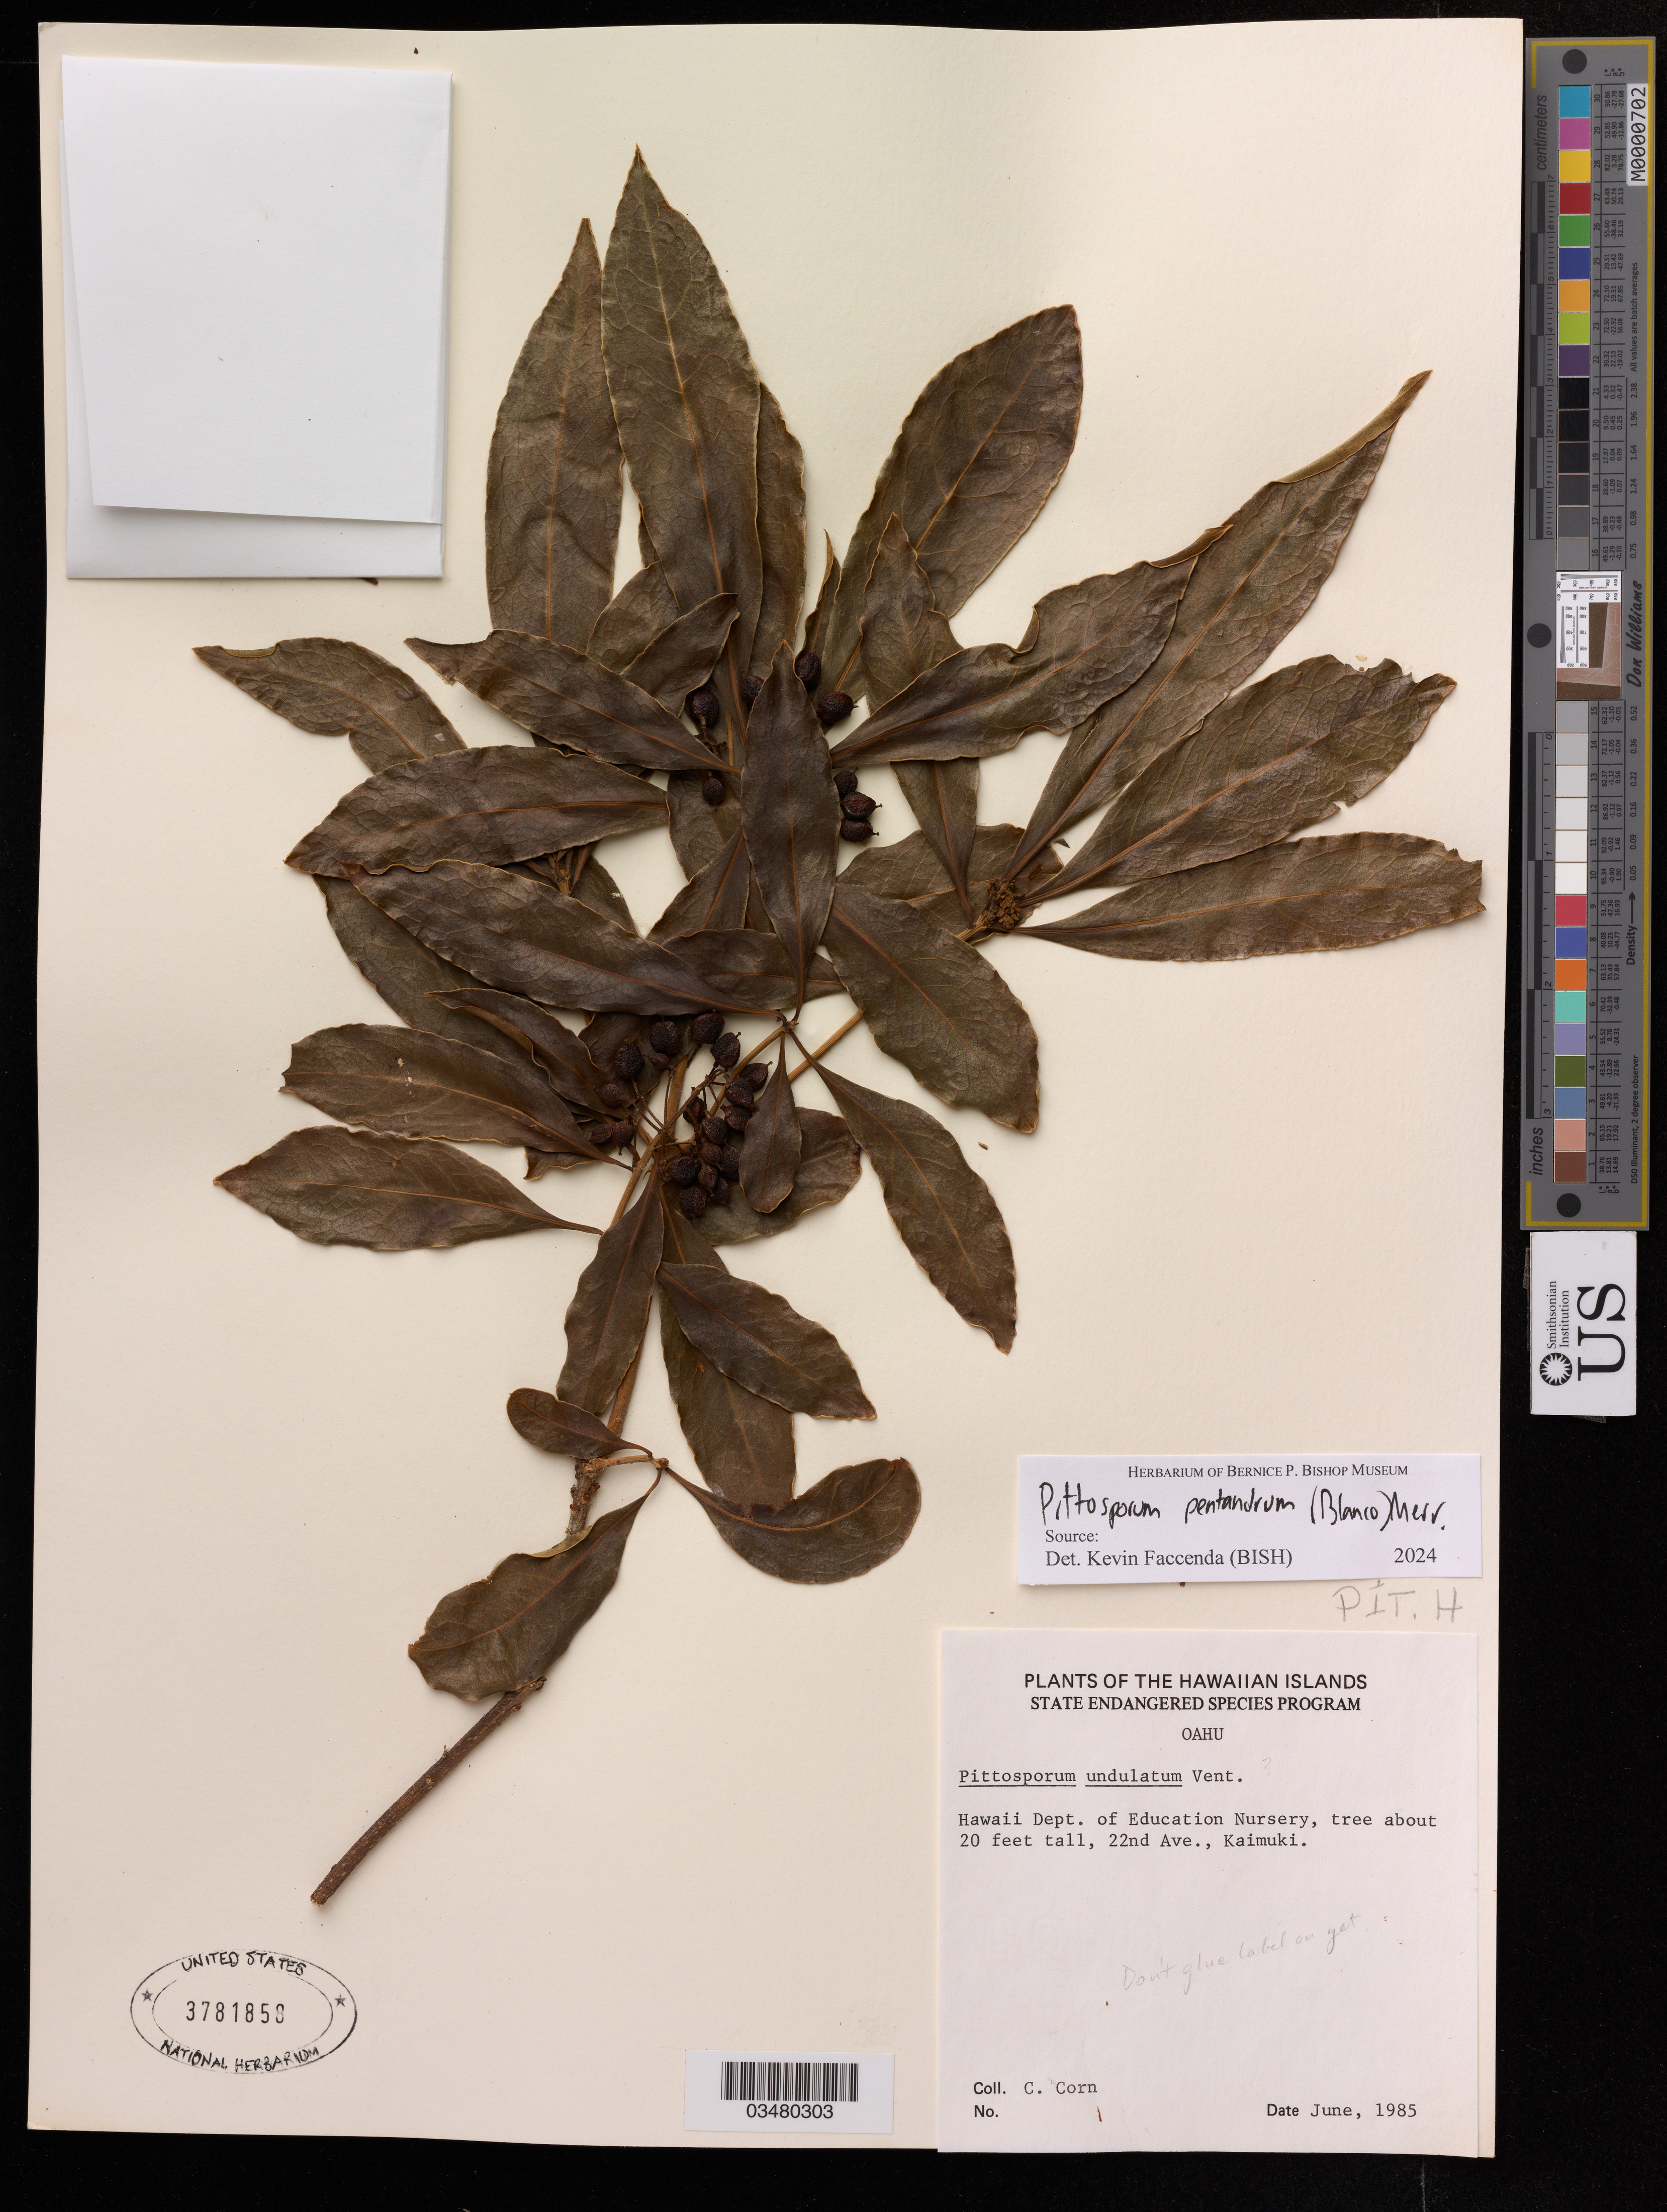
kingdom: Plantae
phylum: Tracheophyta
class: Magnoliopsida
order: Apiales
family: Pittosporaceae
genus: Pittosporum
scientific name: Pittosporum pentandrum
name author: (Blanco) Merr.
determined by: Faccenda, K.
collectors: C. Corn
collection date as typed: June, 1985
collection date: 1985-06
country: United States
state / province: Hawaii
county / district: Honolulu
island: Oahu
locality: Hawaii Dept. of Education Nursery, 22nd Ave., Kaimuki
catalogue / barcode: US 3781858